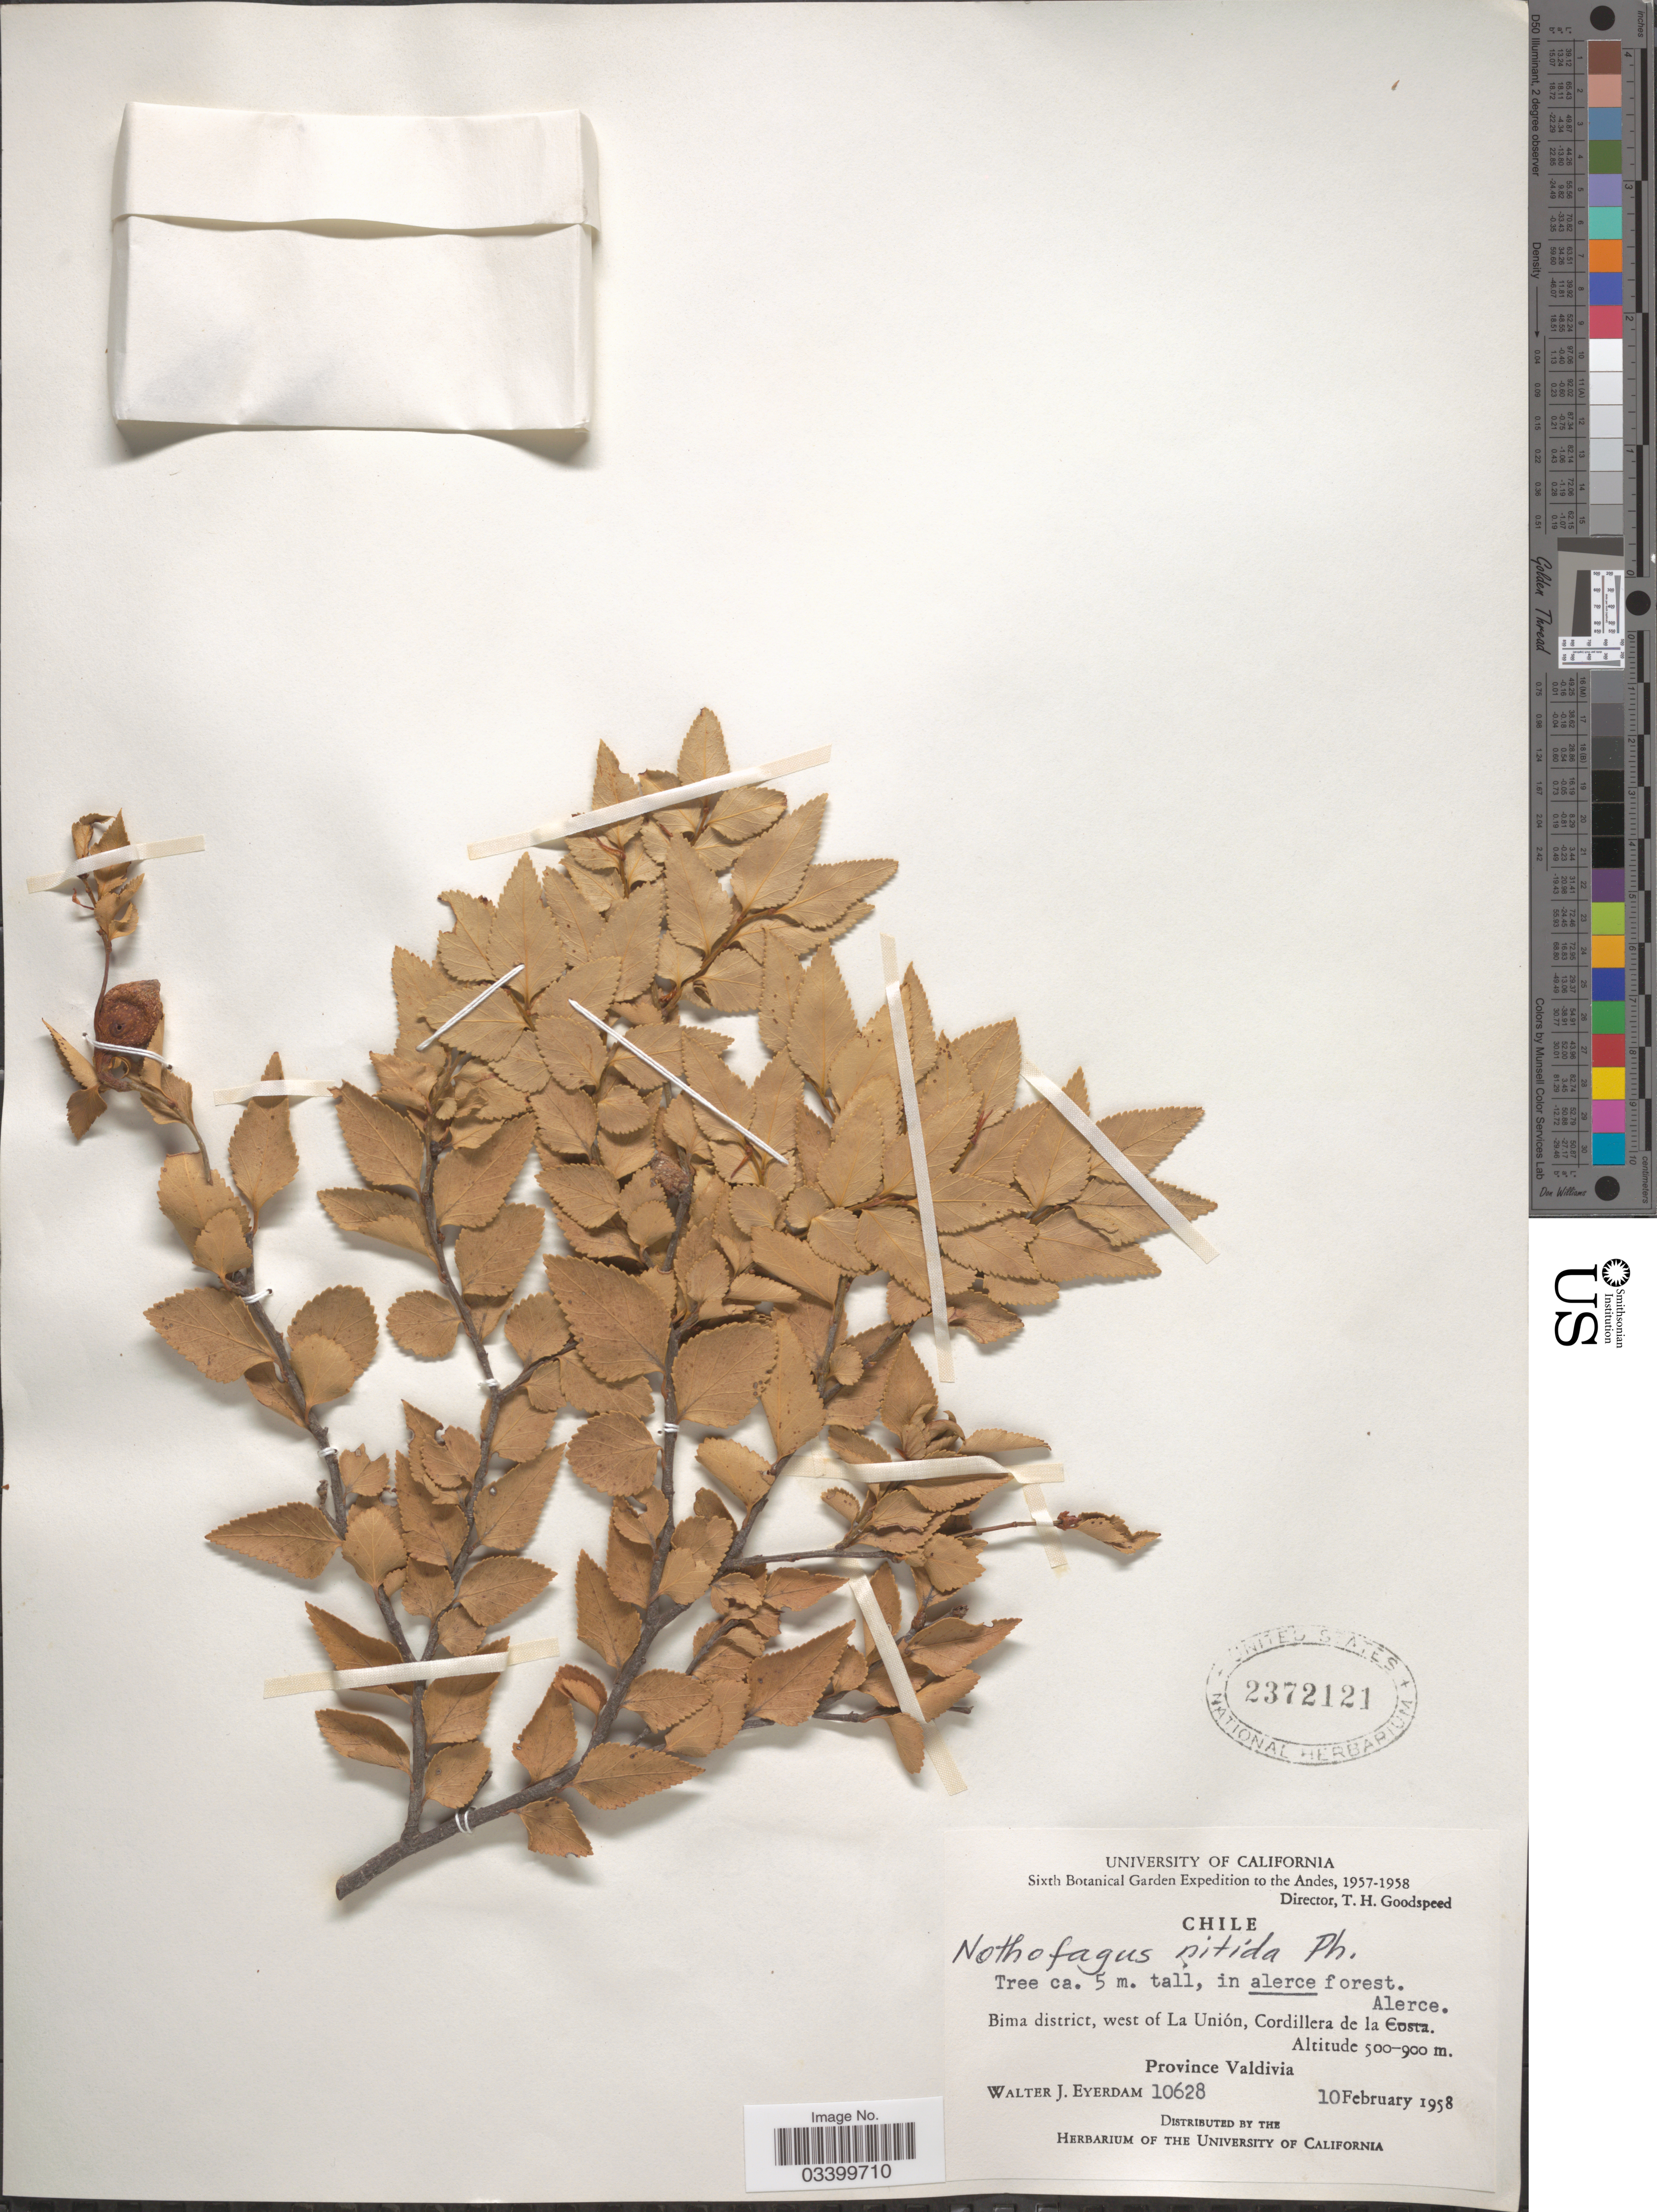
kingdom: Plantae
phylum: Tracheophyta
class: Magnoliopsida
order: Fagales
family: Nothofagaceae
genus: Nothofagus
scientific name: Nothofagus nitida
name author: (Phil.) Krasser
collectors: W. J. Eyerdam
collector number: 10628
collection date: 1958-02-10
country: Chile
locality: Andes. Bima district, west of La Unión, Cordillera de la Costa. Province Valdivia.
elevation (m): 500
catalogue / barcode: US 2372121